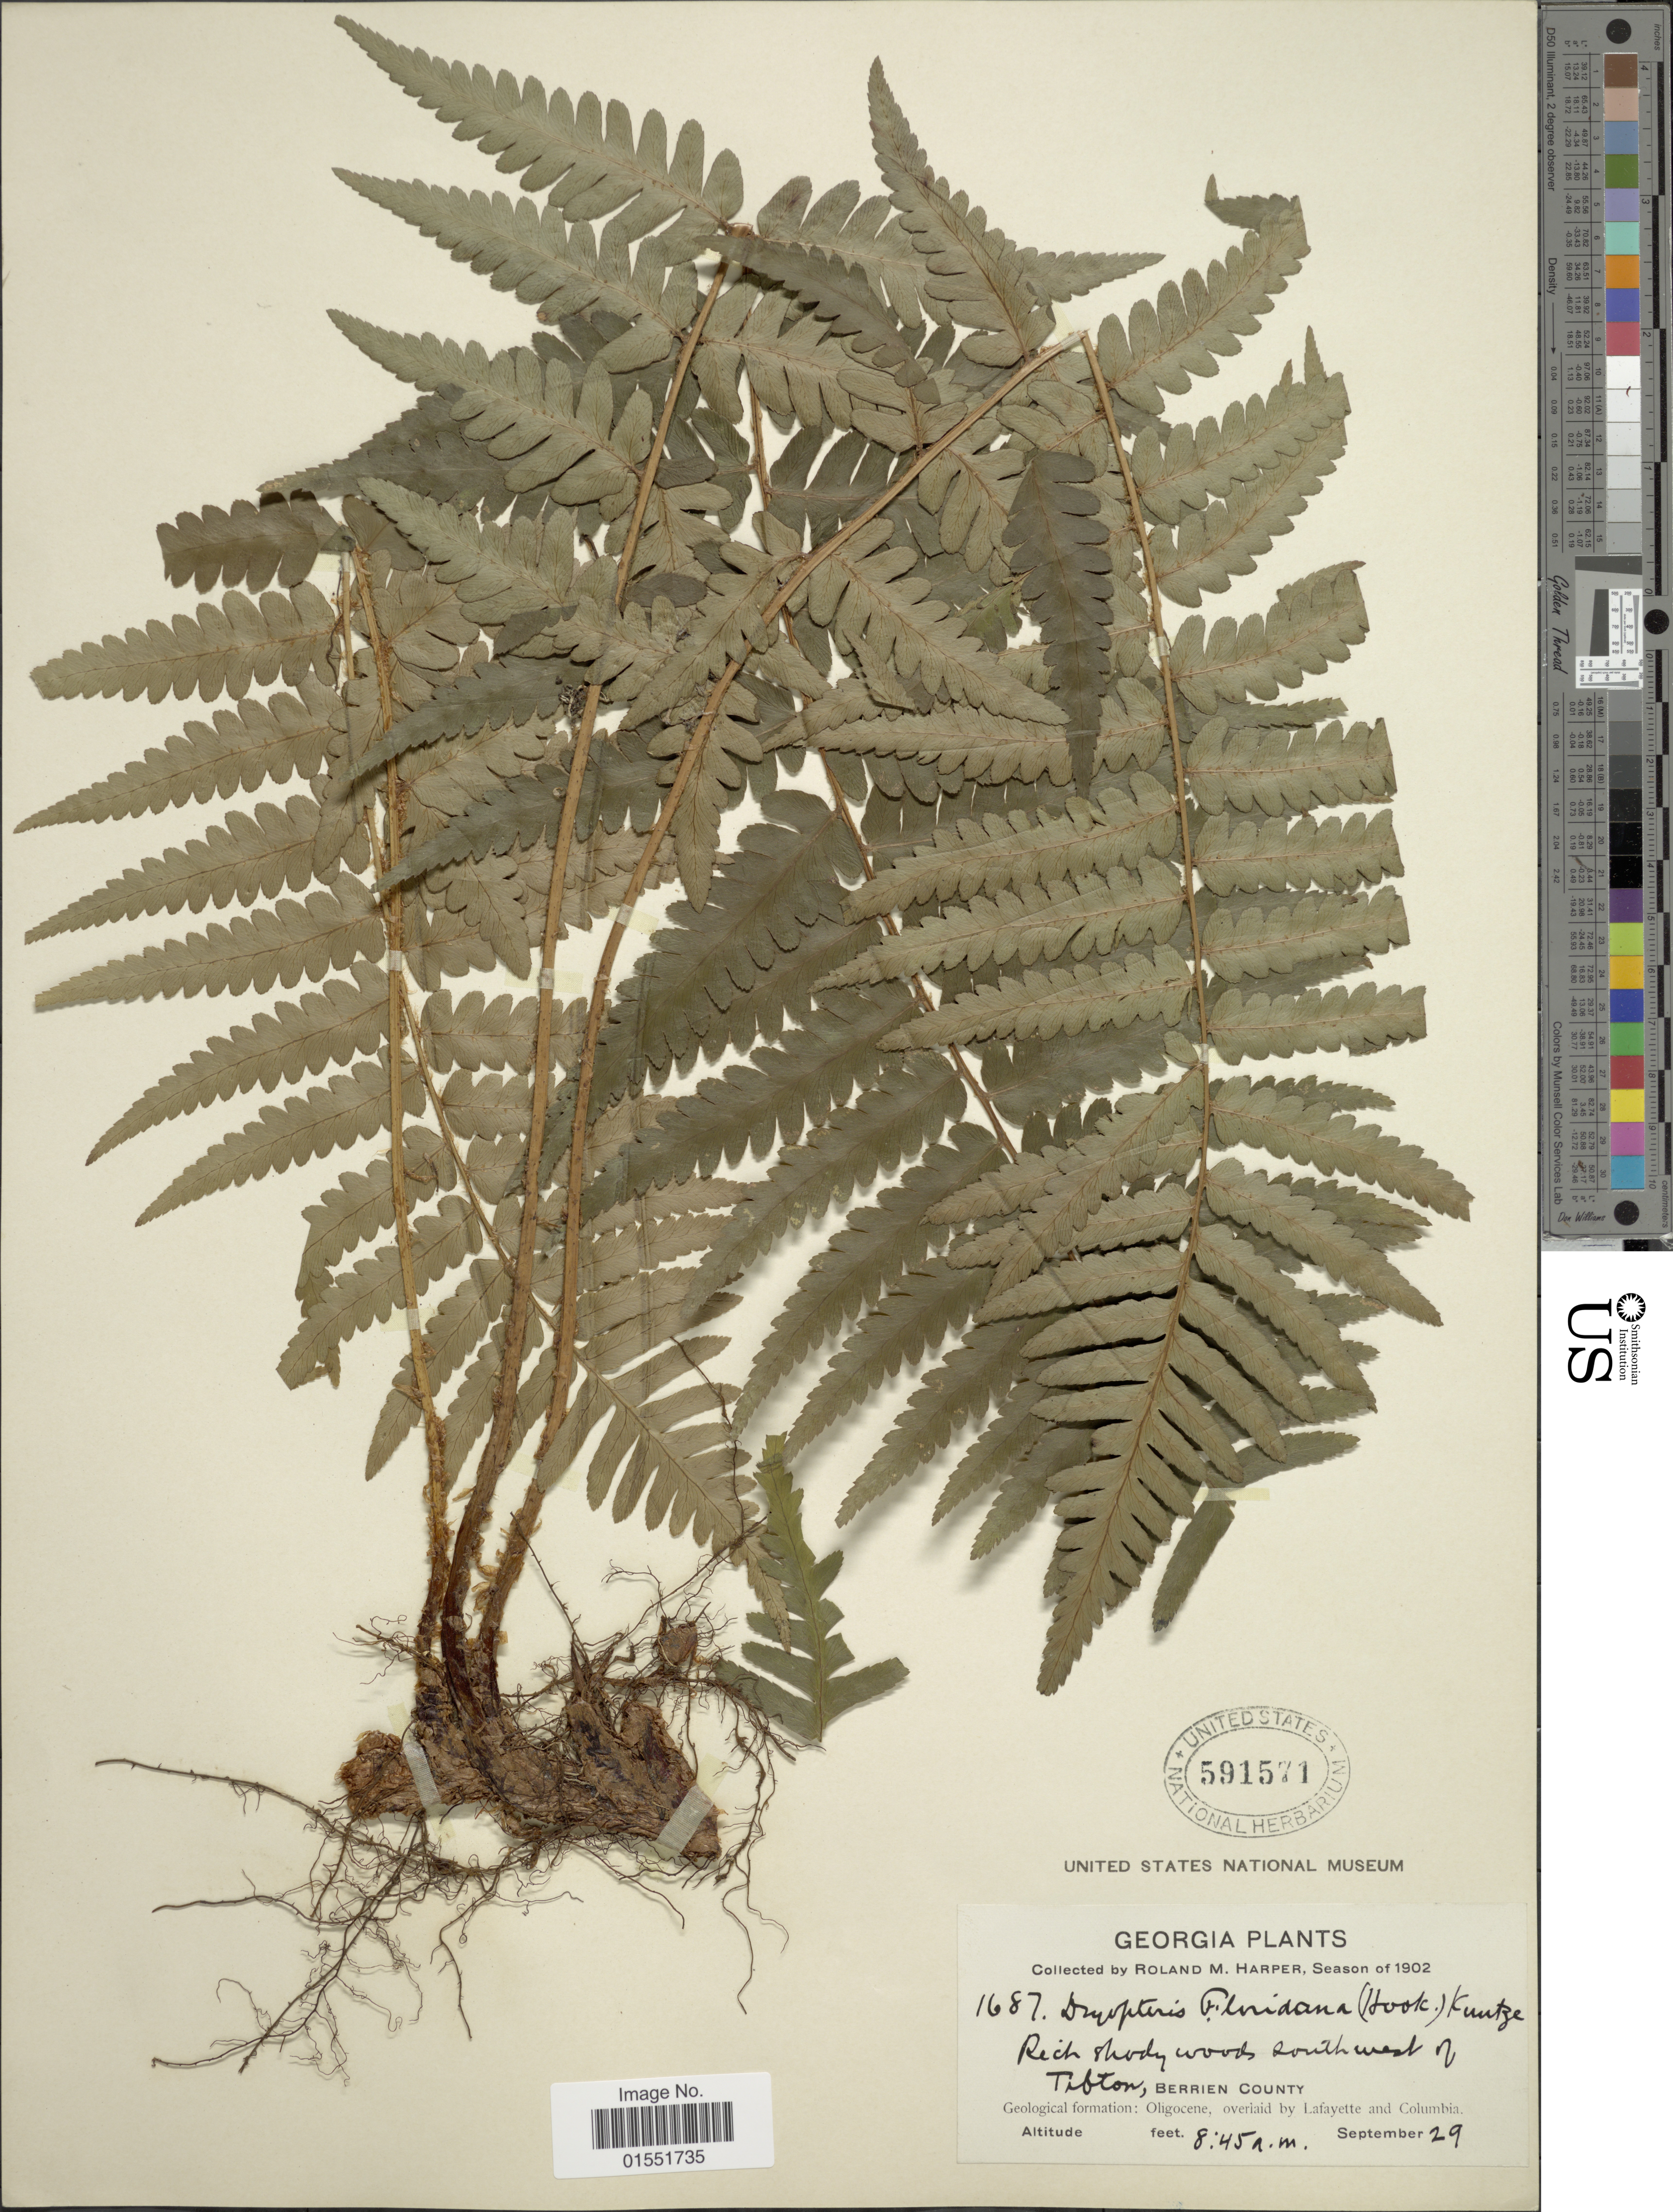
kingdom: Plantae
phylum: Tracheophyta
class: Polypodiopsida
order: Polypodiales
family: Dryopteridaceae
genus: Dryopteris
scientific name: Dryopteris ludoviciana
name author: (Kunze) Small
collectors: R. M. Harper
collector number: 1687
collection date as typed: Season 1902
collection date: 1902-09-29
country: United States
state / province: Georgia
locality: Southwest of Tifton, Berrien Co.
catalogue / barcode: US 591571